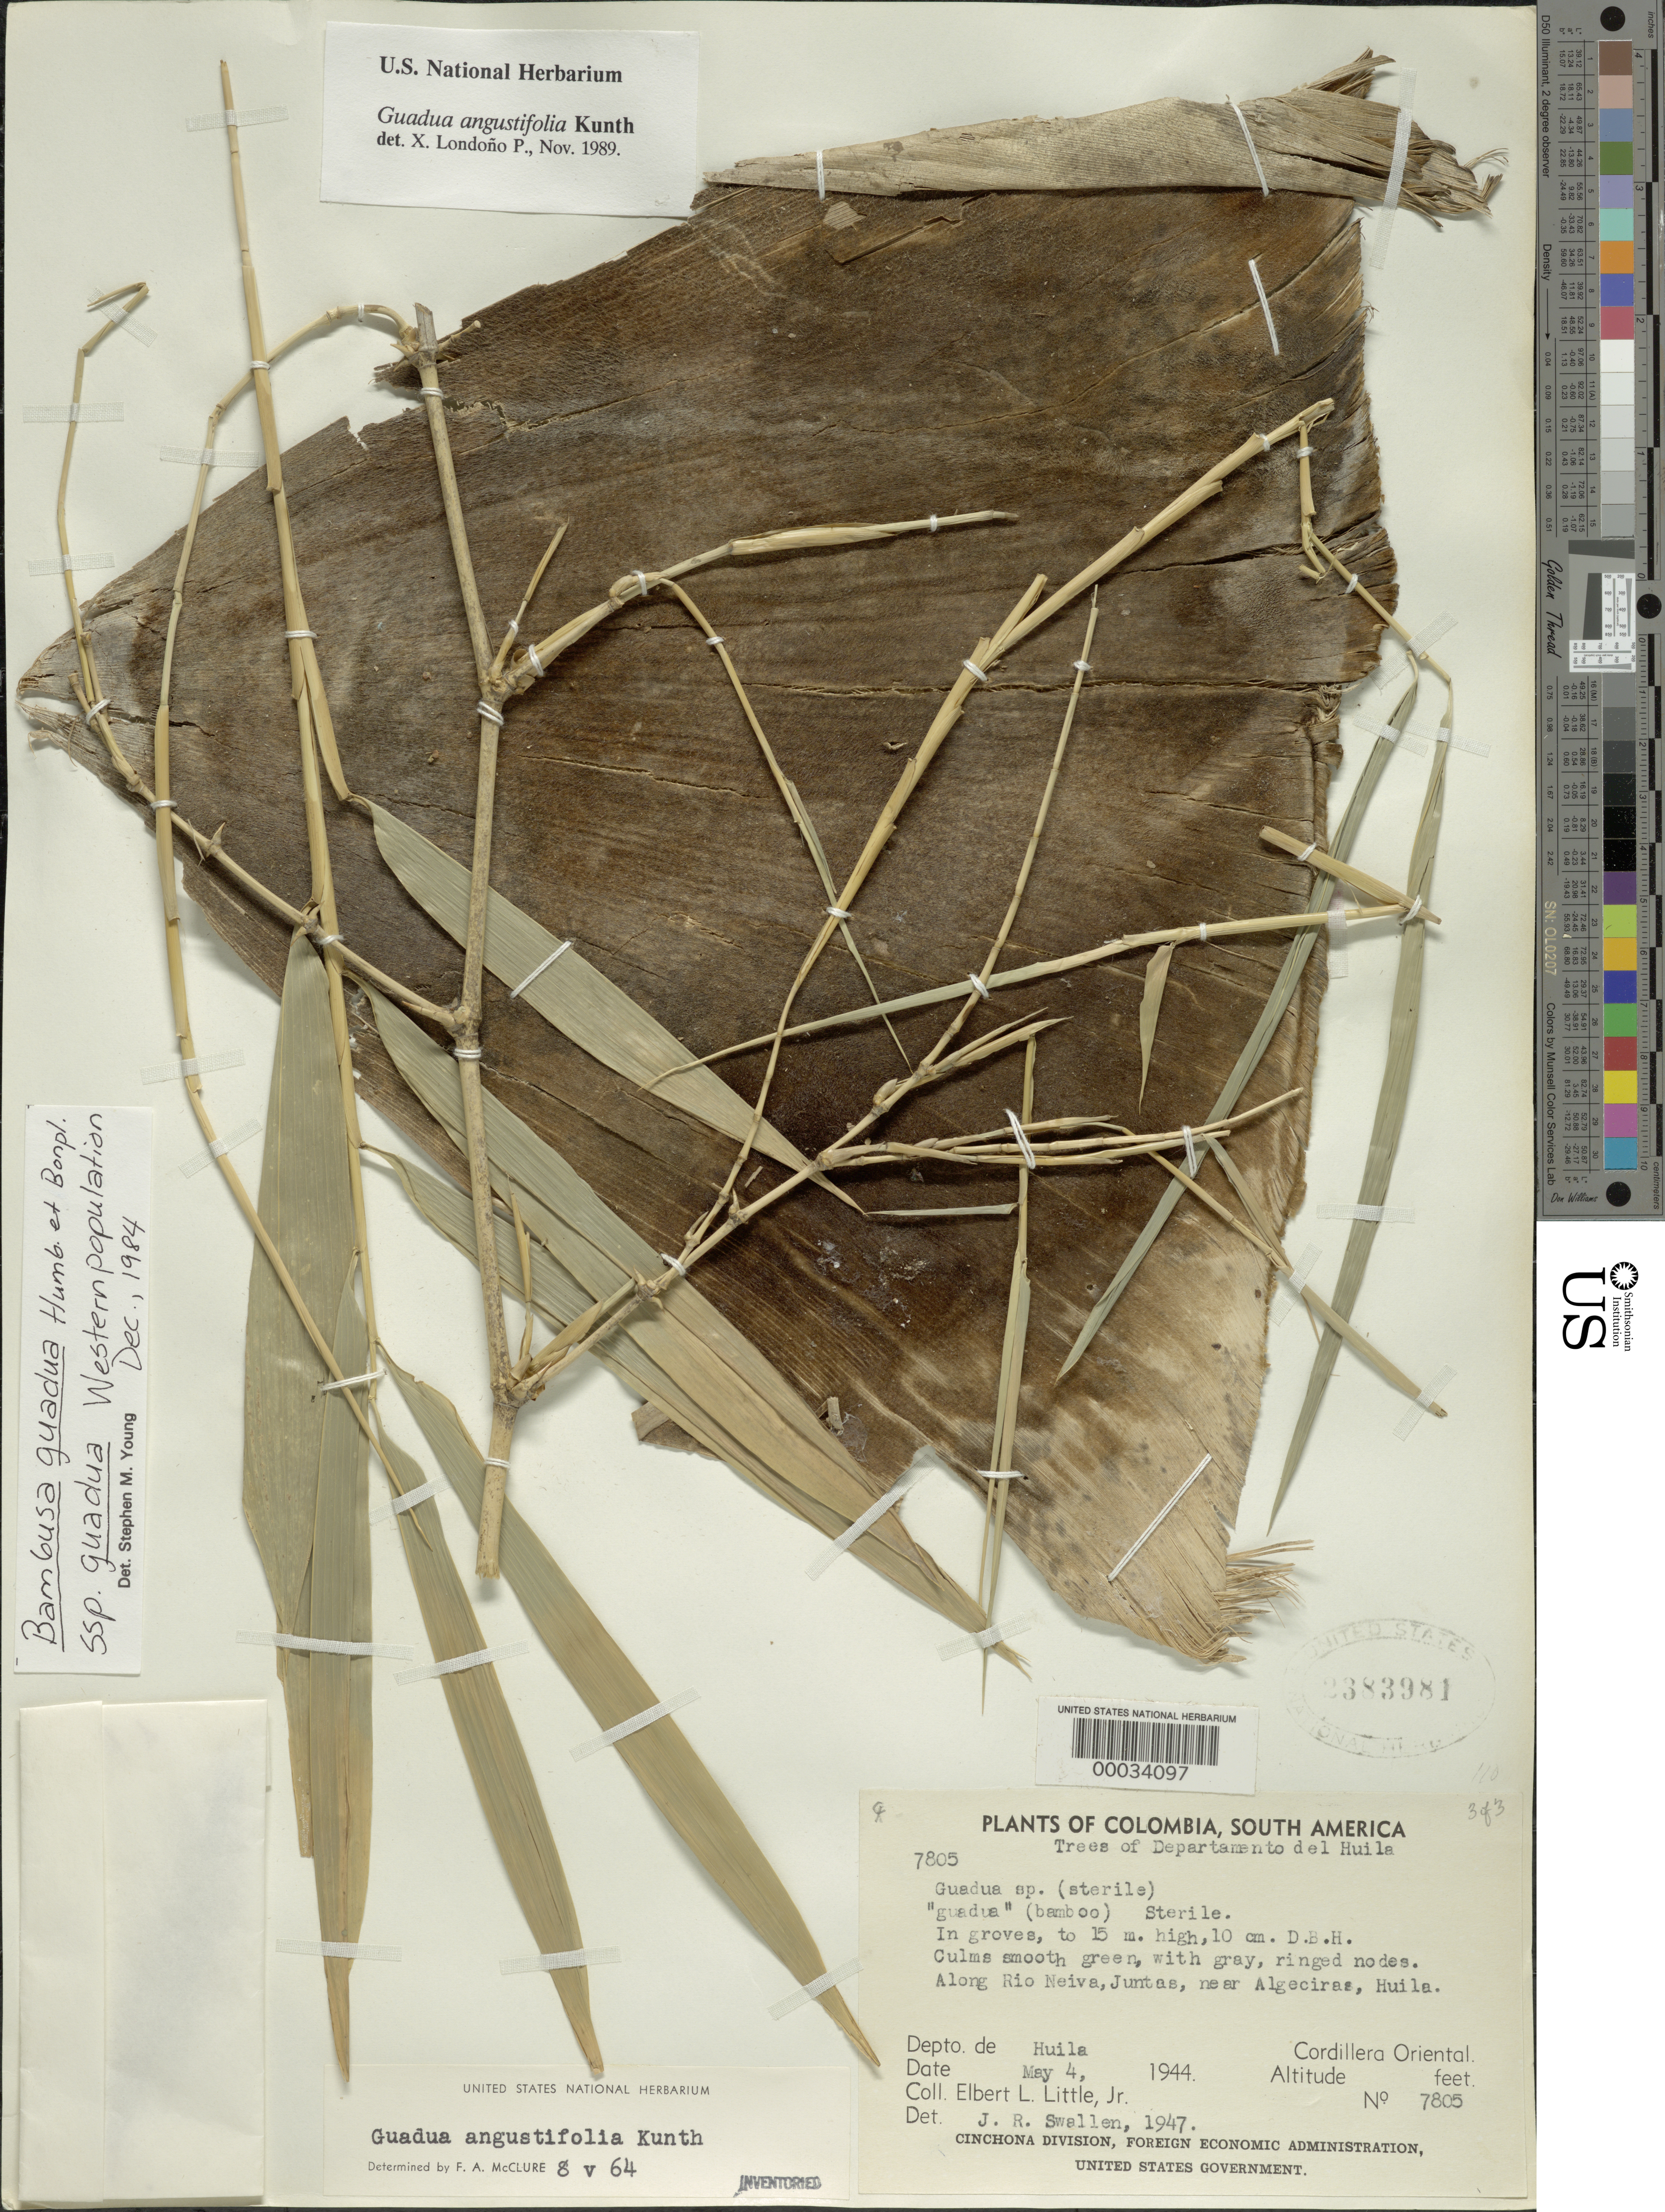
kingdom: Plantae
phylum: Tracheophyta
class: Liliopsida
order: Poales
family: Poaceae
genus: Guadua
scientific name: Guadua angustifolia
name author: Kunth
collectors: E. L. Little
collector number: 7805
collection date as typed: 04 May 1944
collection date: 1944-05-04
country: Colombia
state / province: Huila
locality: Rio Neiva, Juntas, Algeciras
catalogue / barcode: US 2383981